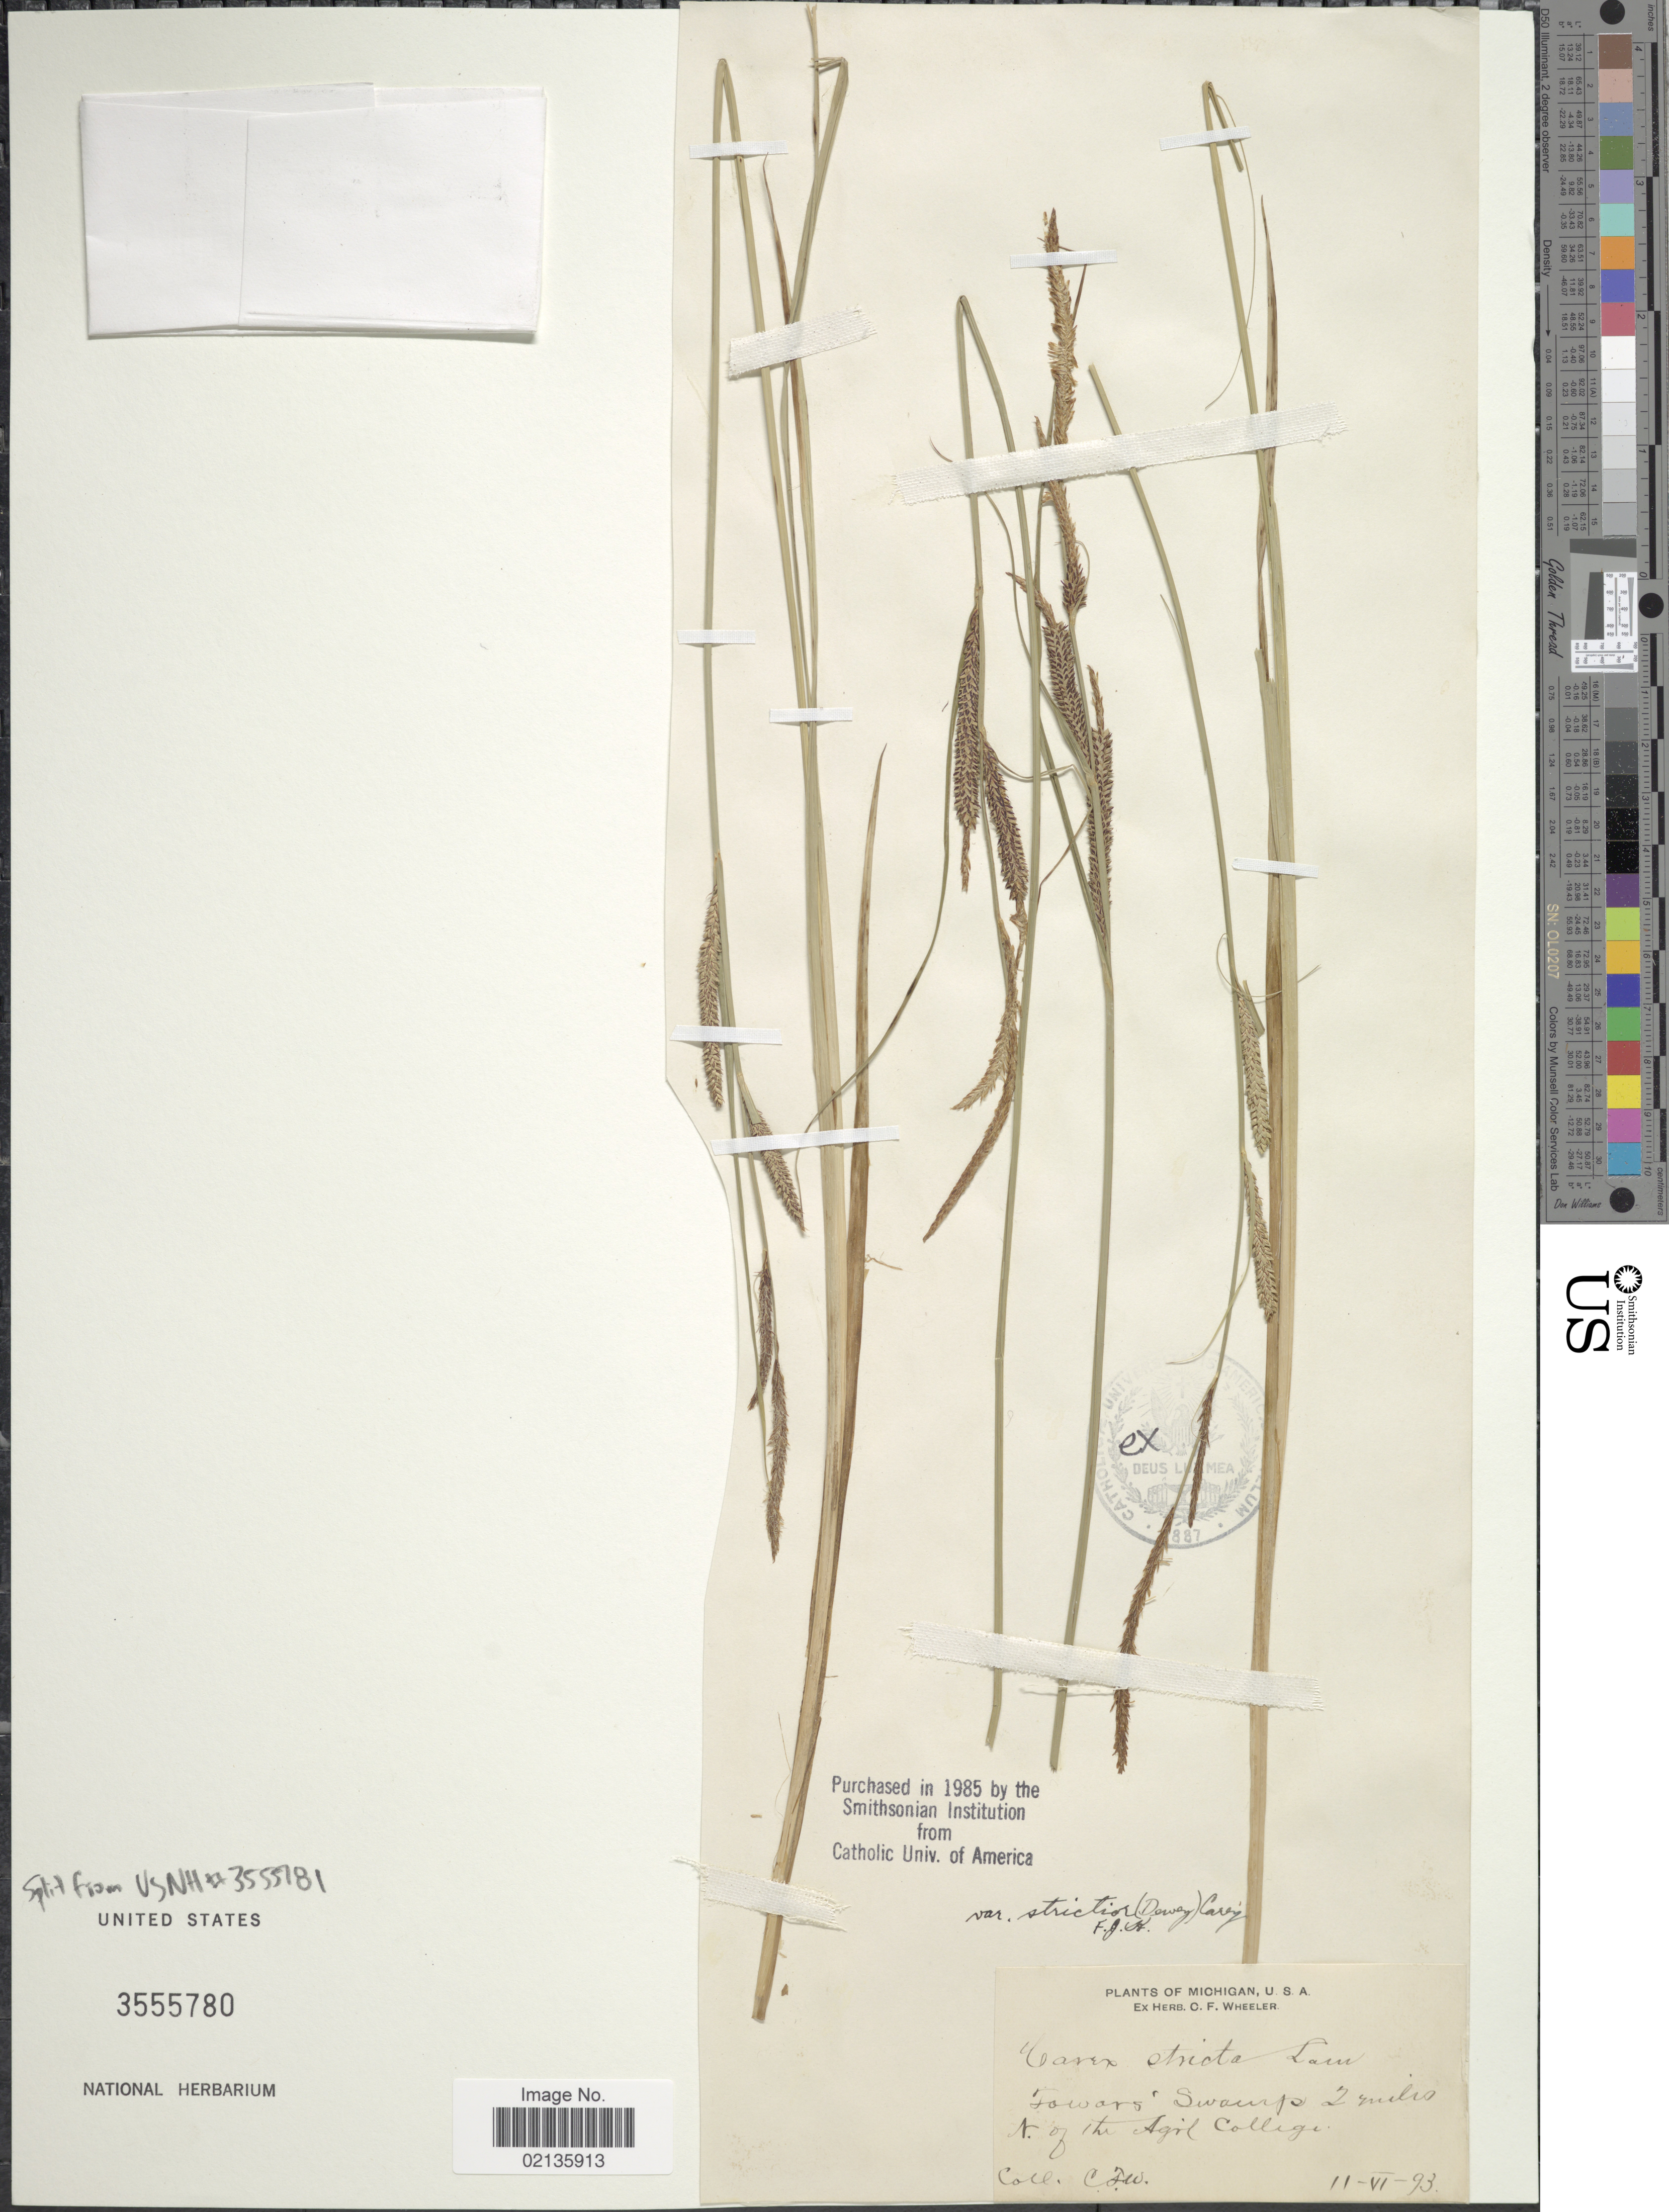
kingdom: Plantae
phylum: Tracheophyta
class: Liliopsida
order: Poales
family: Cyperaceae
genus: Carex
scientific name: Carex stricta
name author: Lam.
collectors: C. Wheeler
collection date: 1893-06-11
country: United States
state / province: Michigan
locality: Towars' Swamp 2 miles N. of the Agr'l College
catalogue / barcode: US 3555780